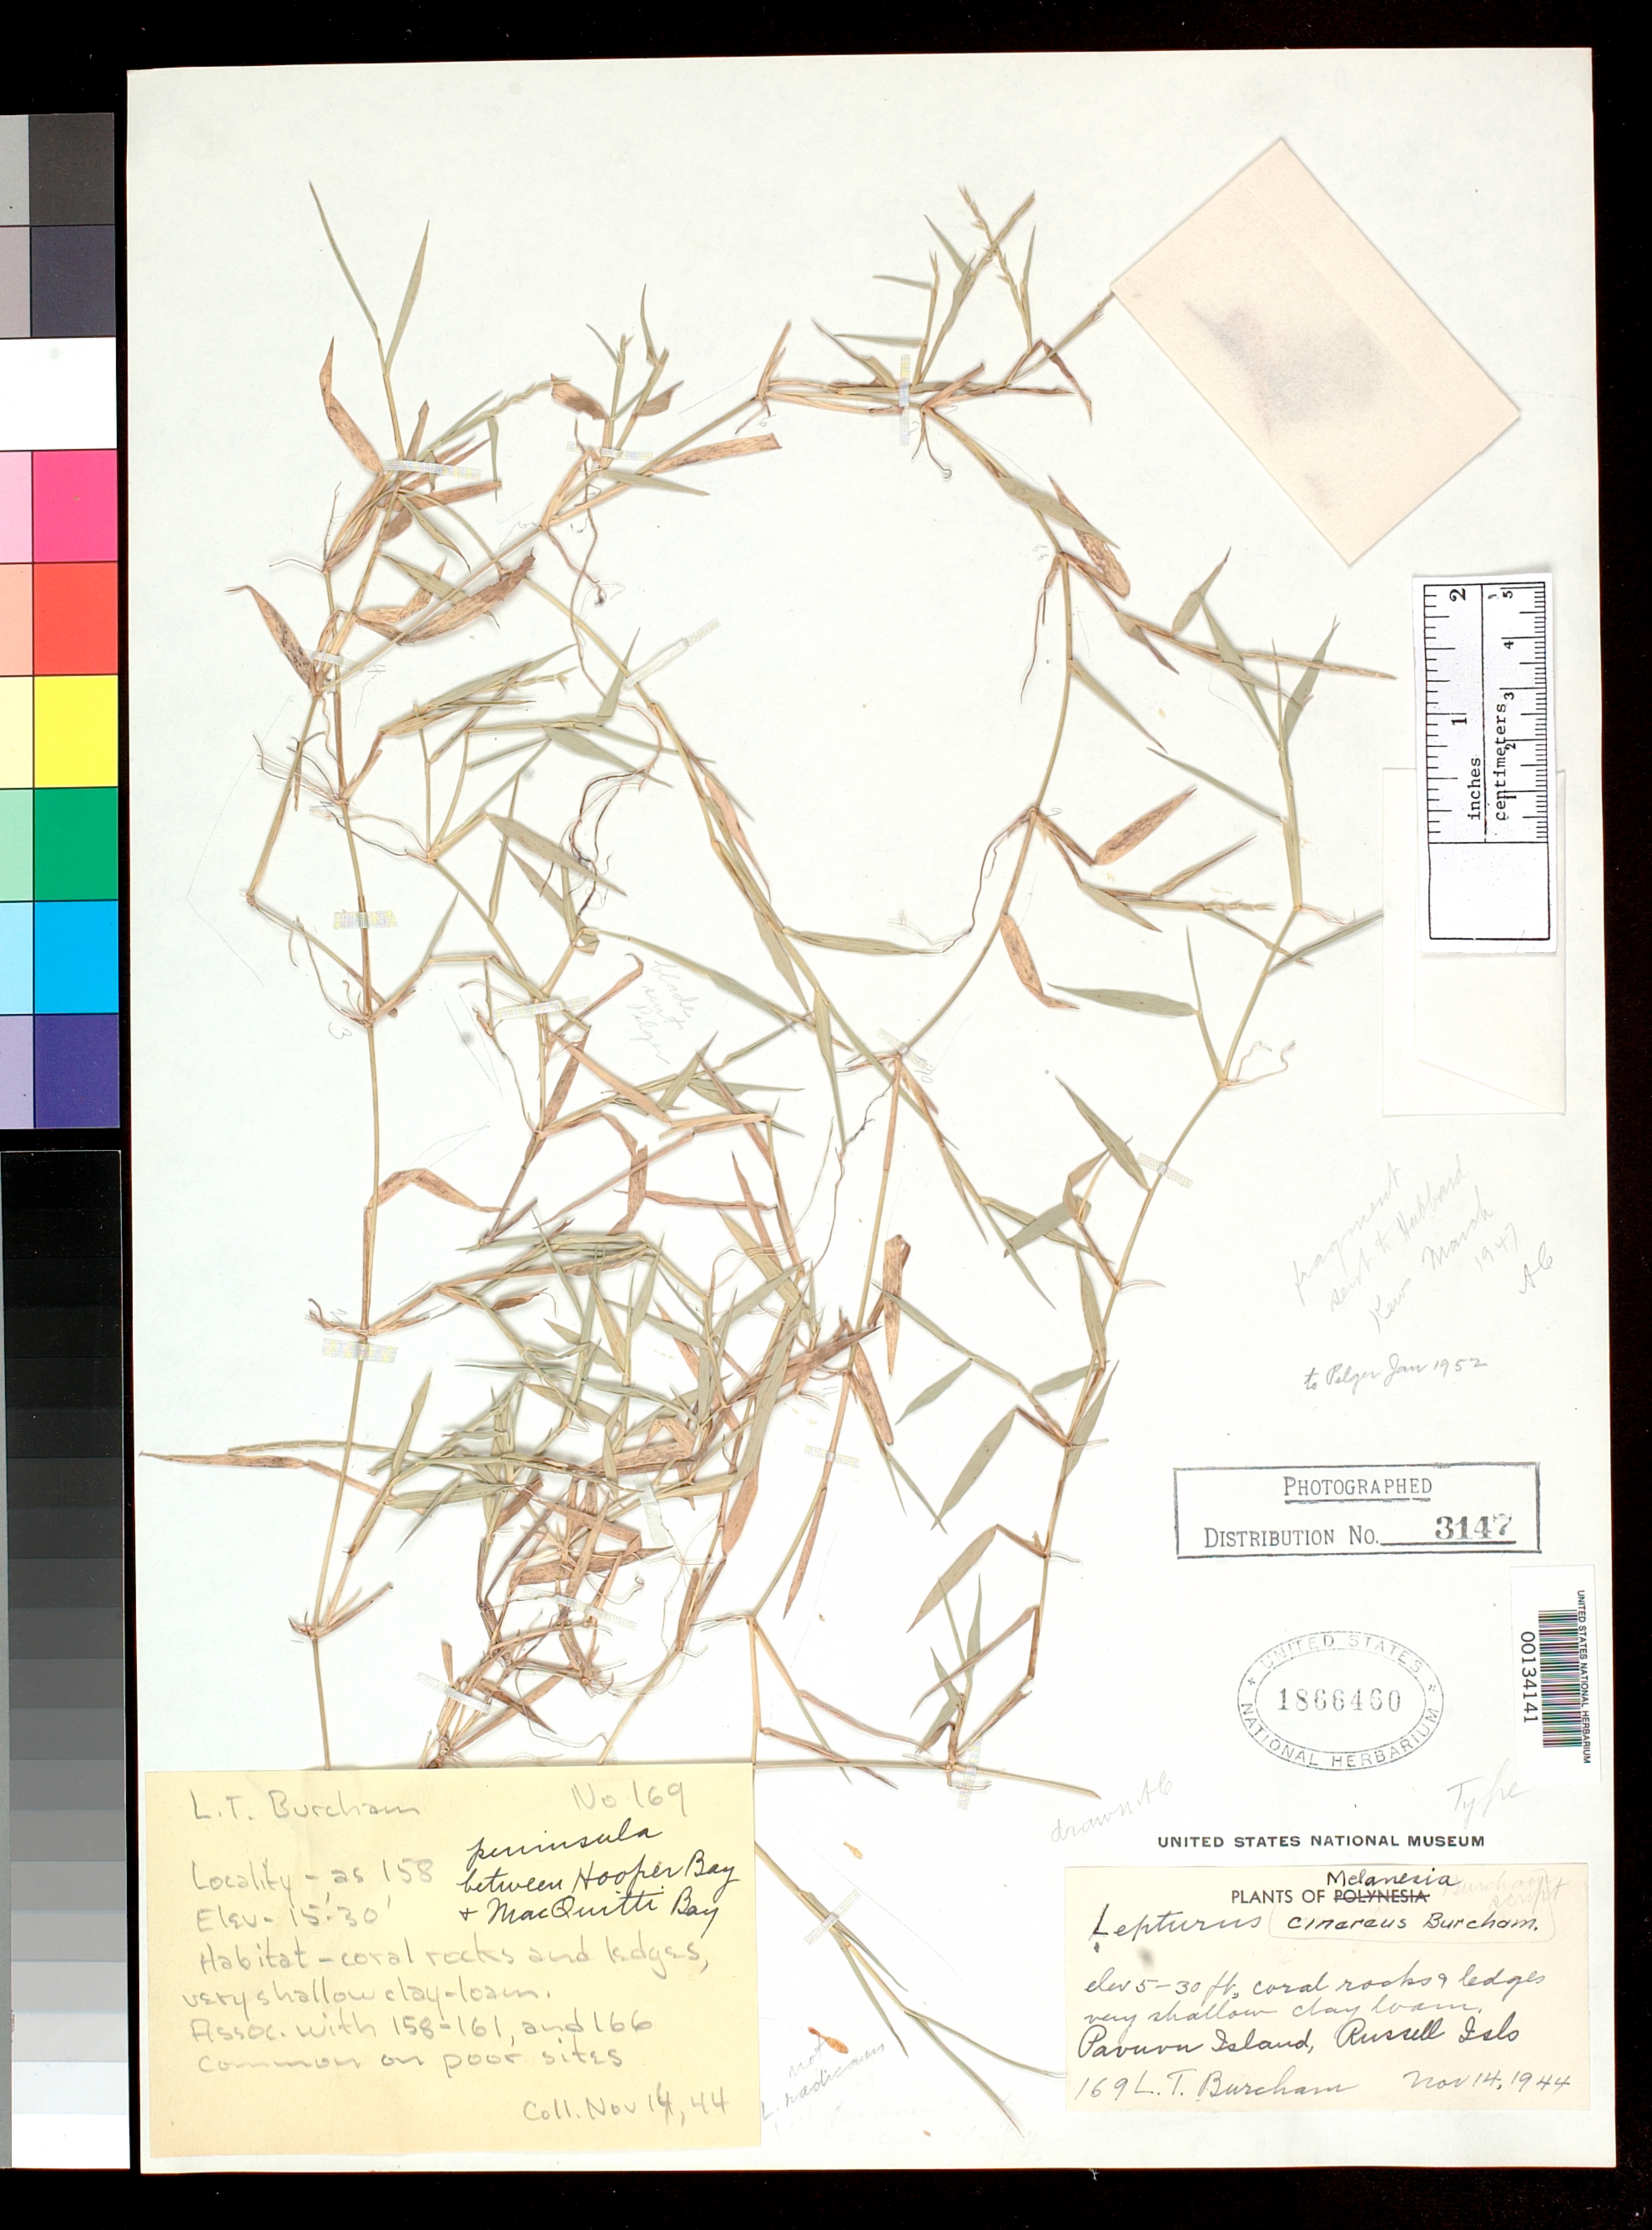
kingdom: Plantae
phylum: Tracheophyta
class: Liliopsida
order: Poales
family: Poaceae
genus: Lepturus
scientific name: Lepturus cinereus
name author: Burcham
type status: Holotype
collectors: L. Burcham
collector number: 169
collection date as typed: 14 Nov 1944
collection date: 1944-11-14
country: Solomon Islands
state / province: Central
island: Pavuvu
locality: E side Hooper Bay. [Russell Is.]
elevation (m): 2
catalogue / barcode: US 1866460